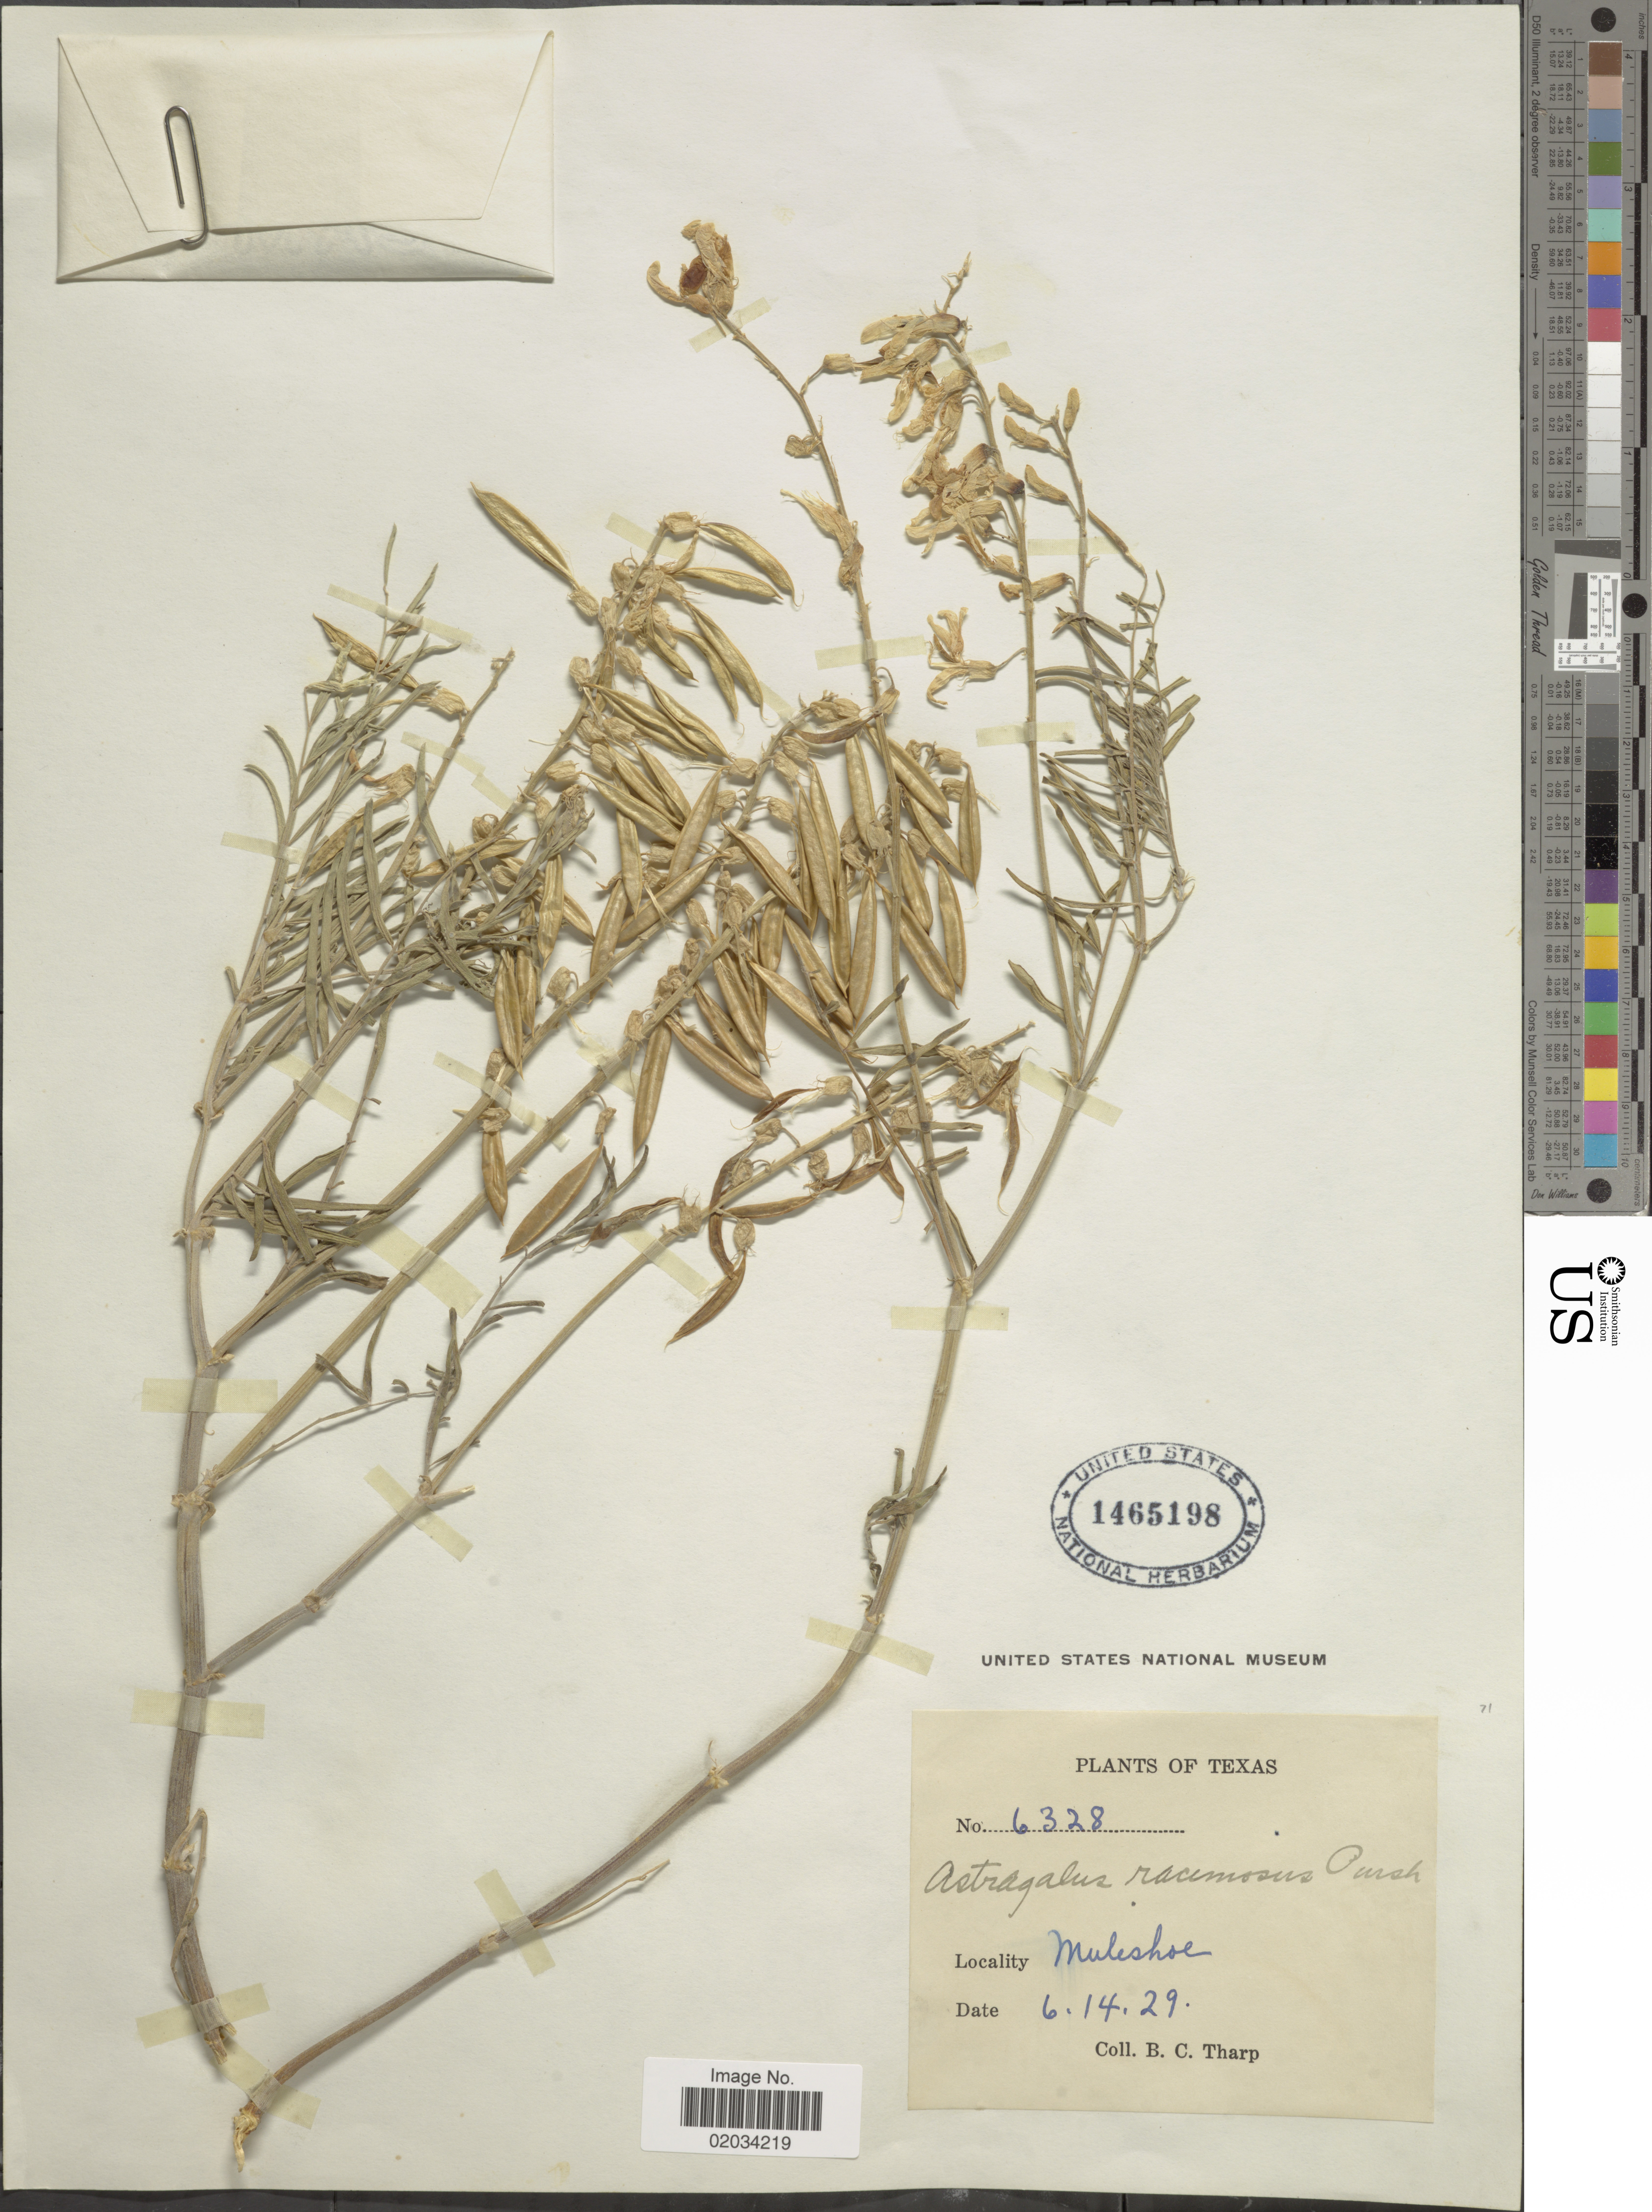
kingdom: Plantae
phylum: Tracheophyta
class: Magnoliopsida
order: Fabales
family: Fabaceae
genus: Astragalus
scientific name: Astragalus racemosus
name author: Pursh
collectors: B. C. Tharp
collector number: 6328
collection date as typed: Transcribed d/m/y: 24/6/29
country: United States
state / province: Texas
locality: Muleshoe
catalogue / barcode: US 1465198